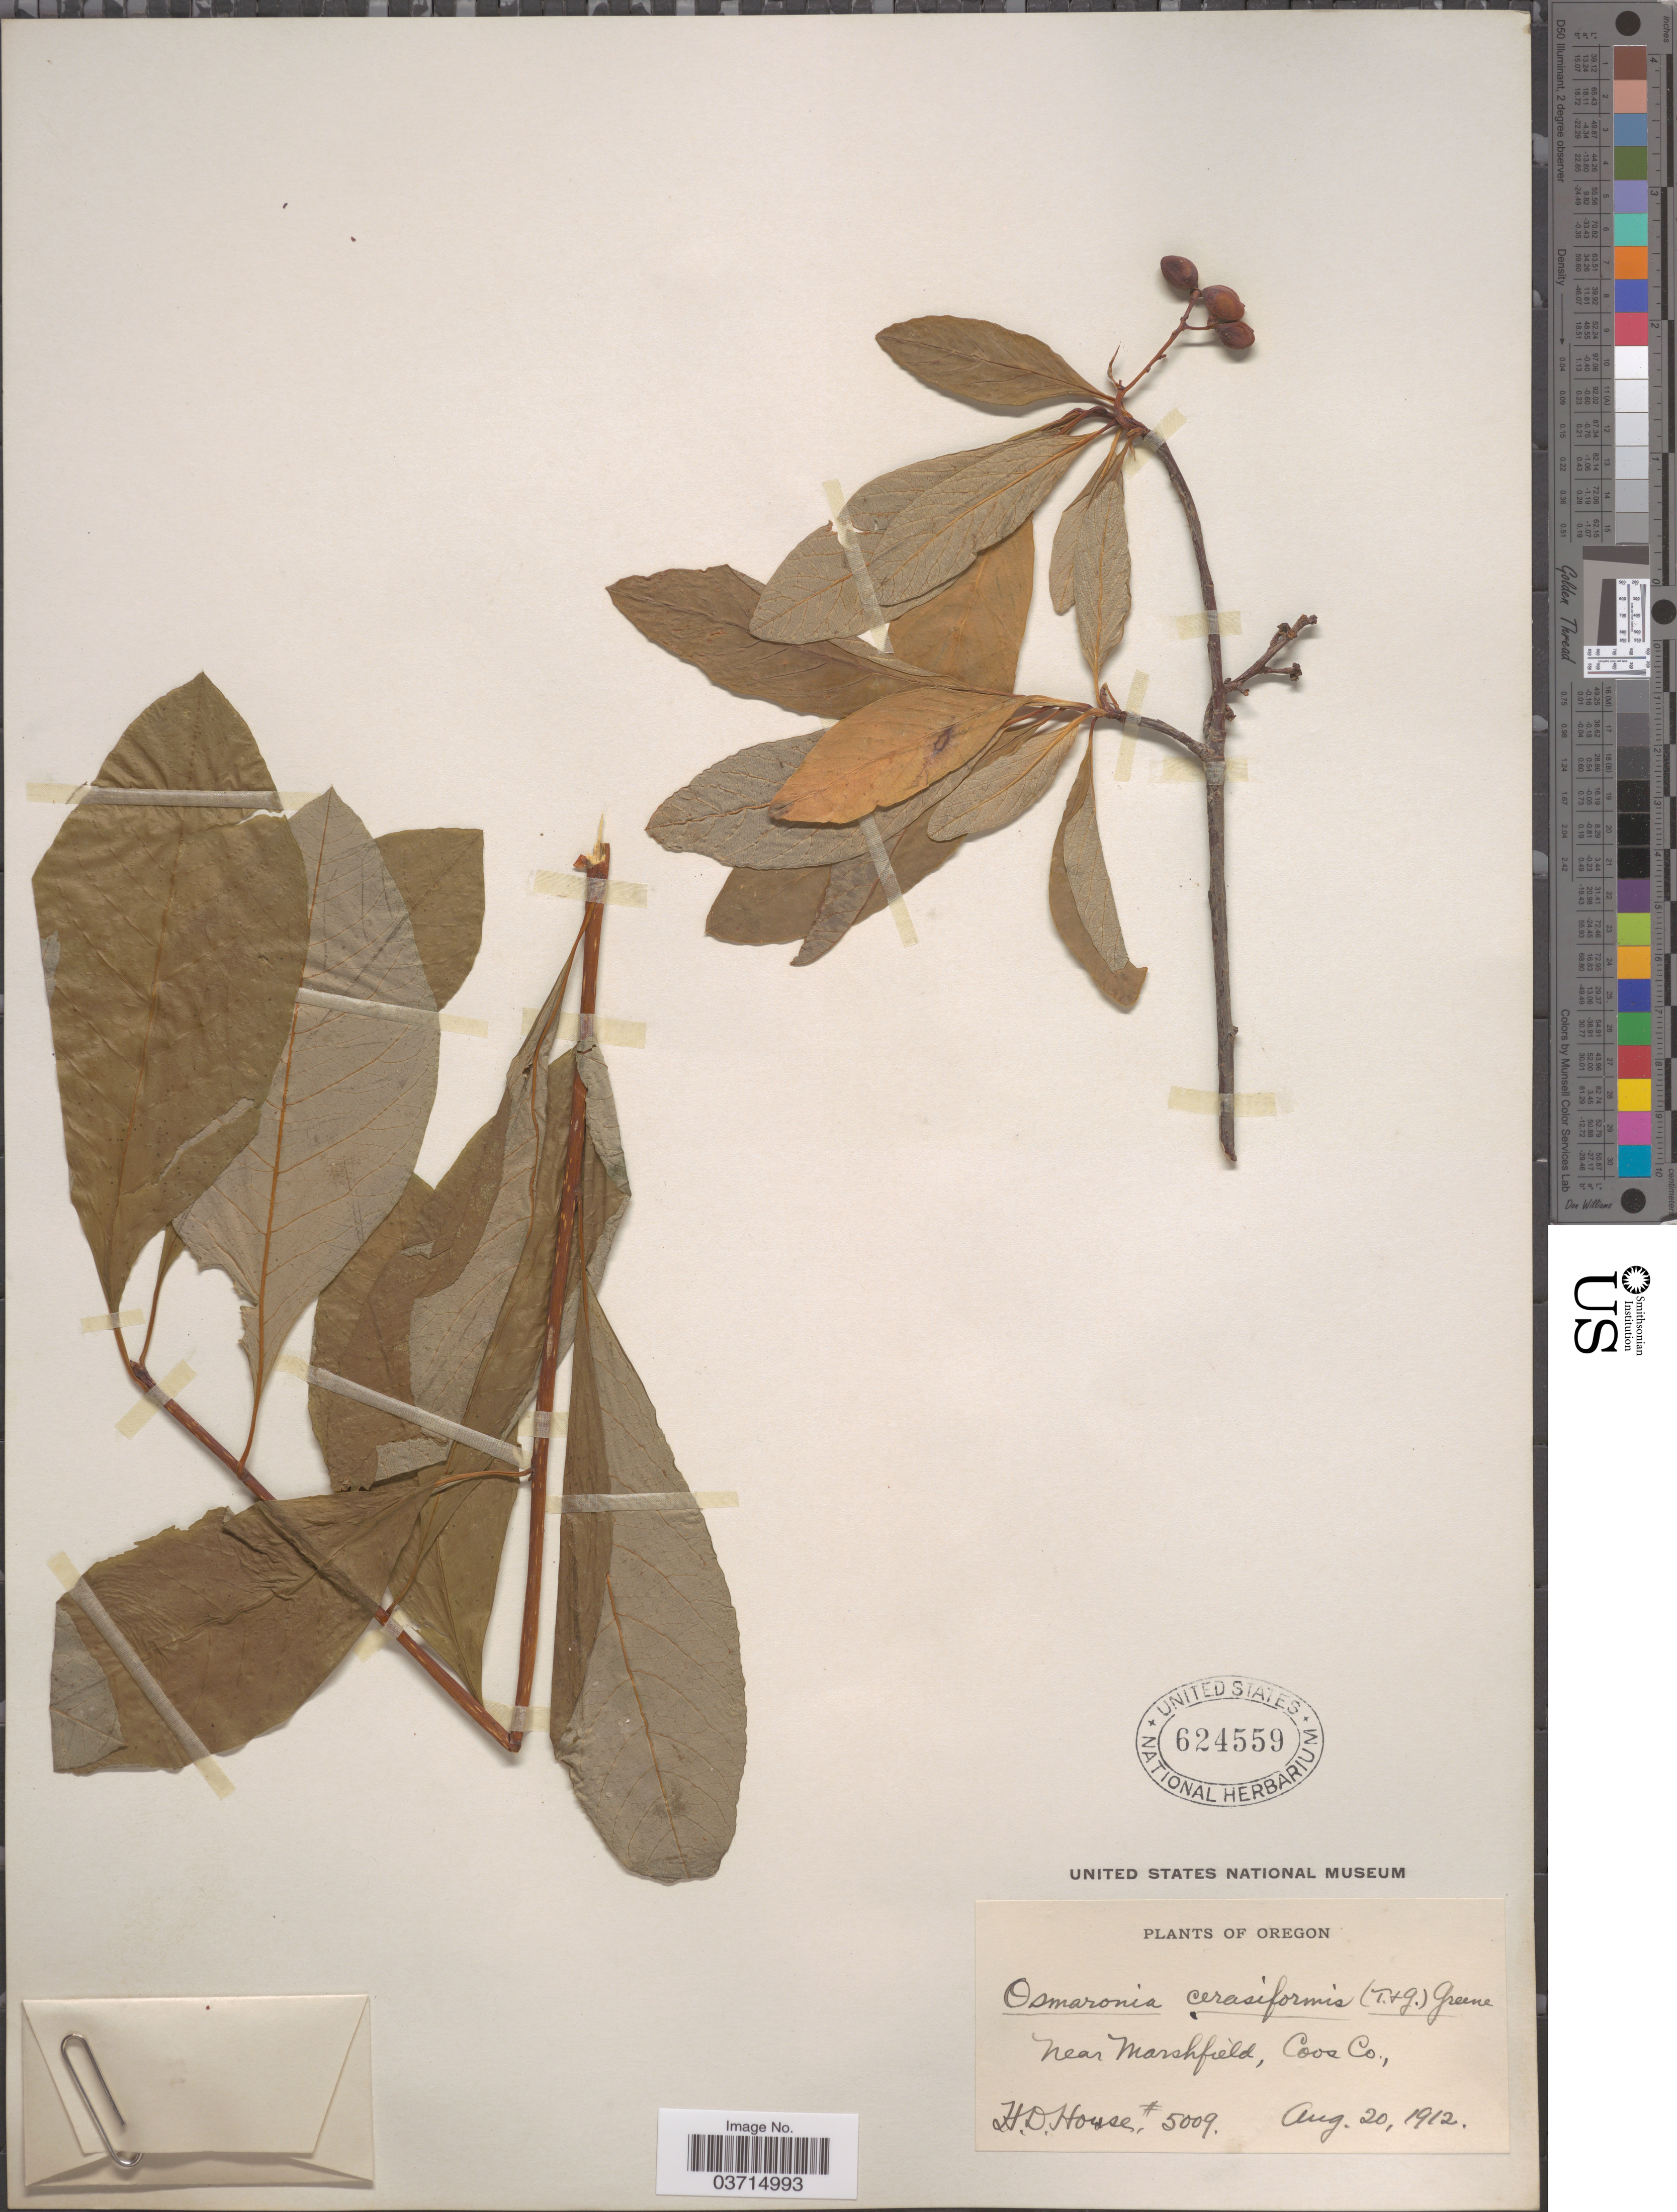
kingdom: Plantae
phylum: Tracheophyta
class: Magnoliopsida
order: Rosales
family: Rosaceae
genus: Oemleria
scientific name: Oemleria cerasiformis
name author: (Torr. & A. Gray ex Hook. & Arn.) J.W. Landon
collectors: H. D. House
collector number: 5009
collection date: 1912-08-20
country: United States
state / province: Oregon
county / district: Coos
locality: Near Marshfield, Coos Co.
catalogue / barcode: US 624559